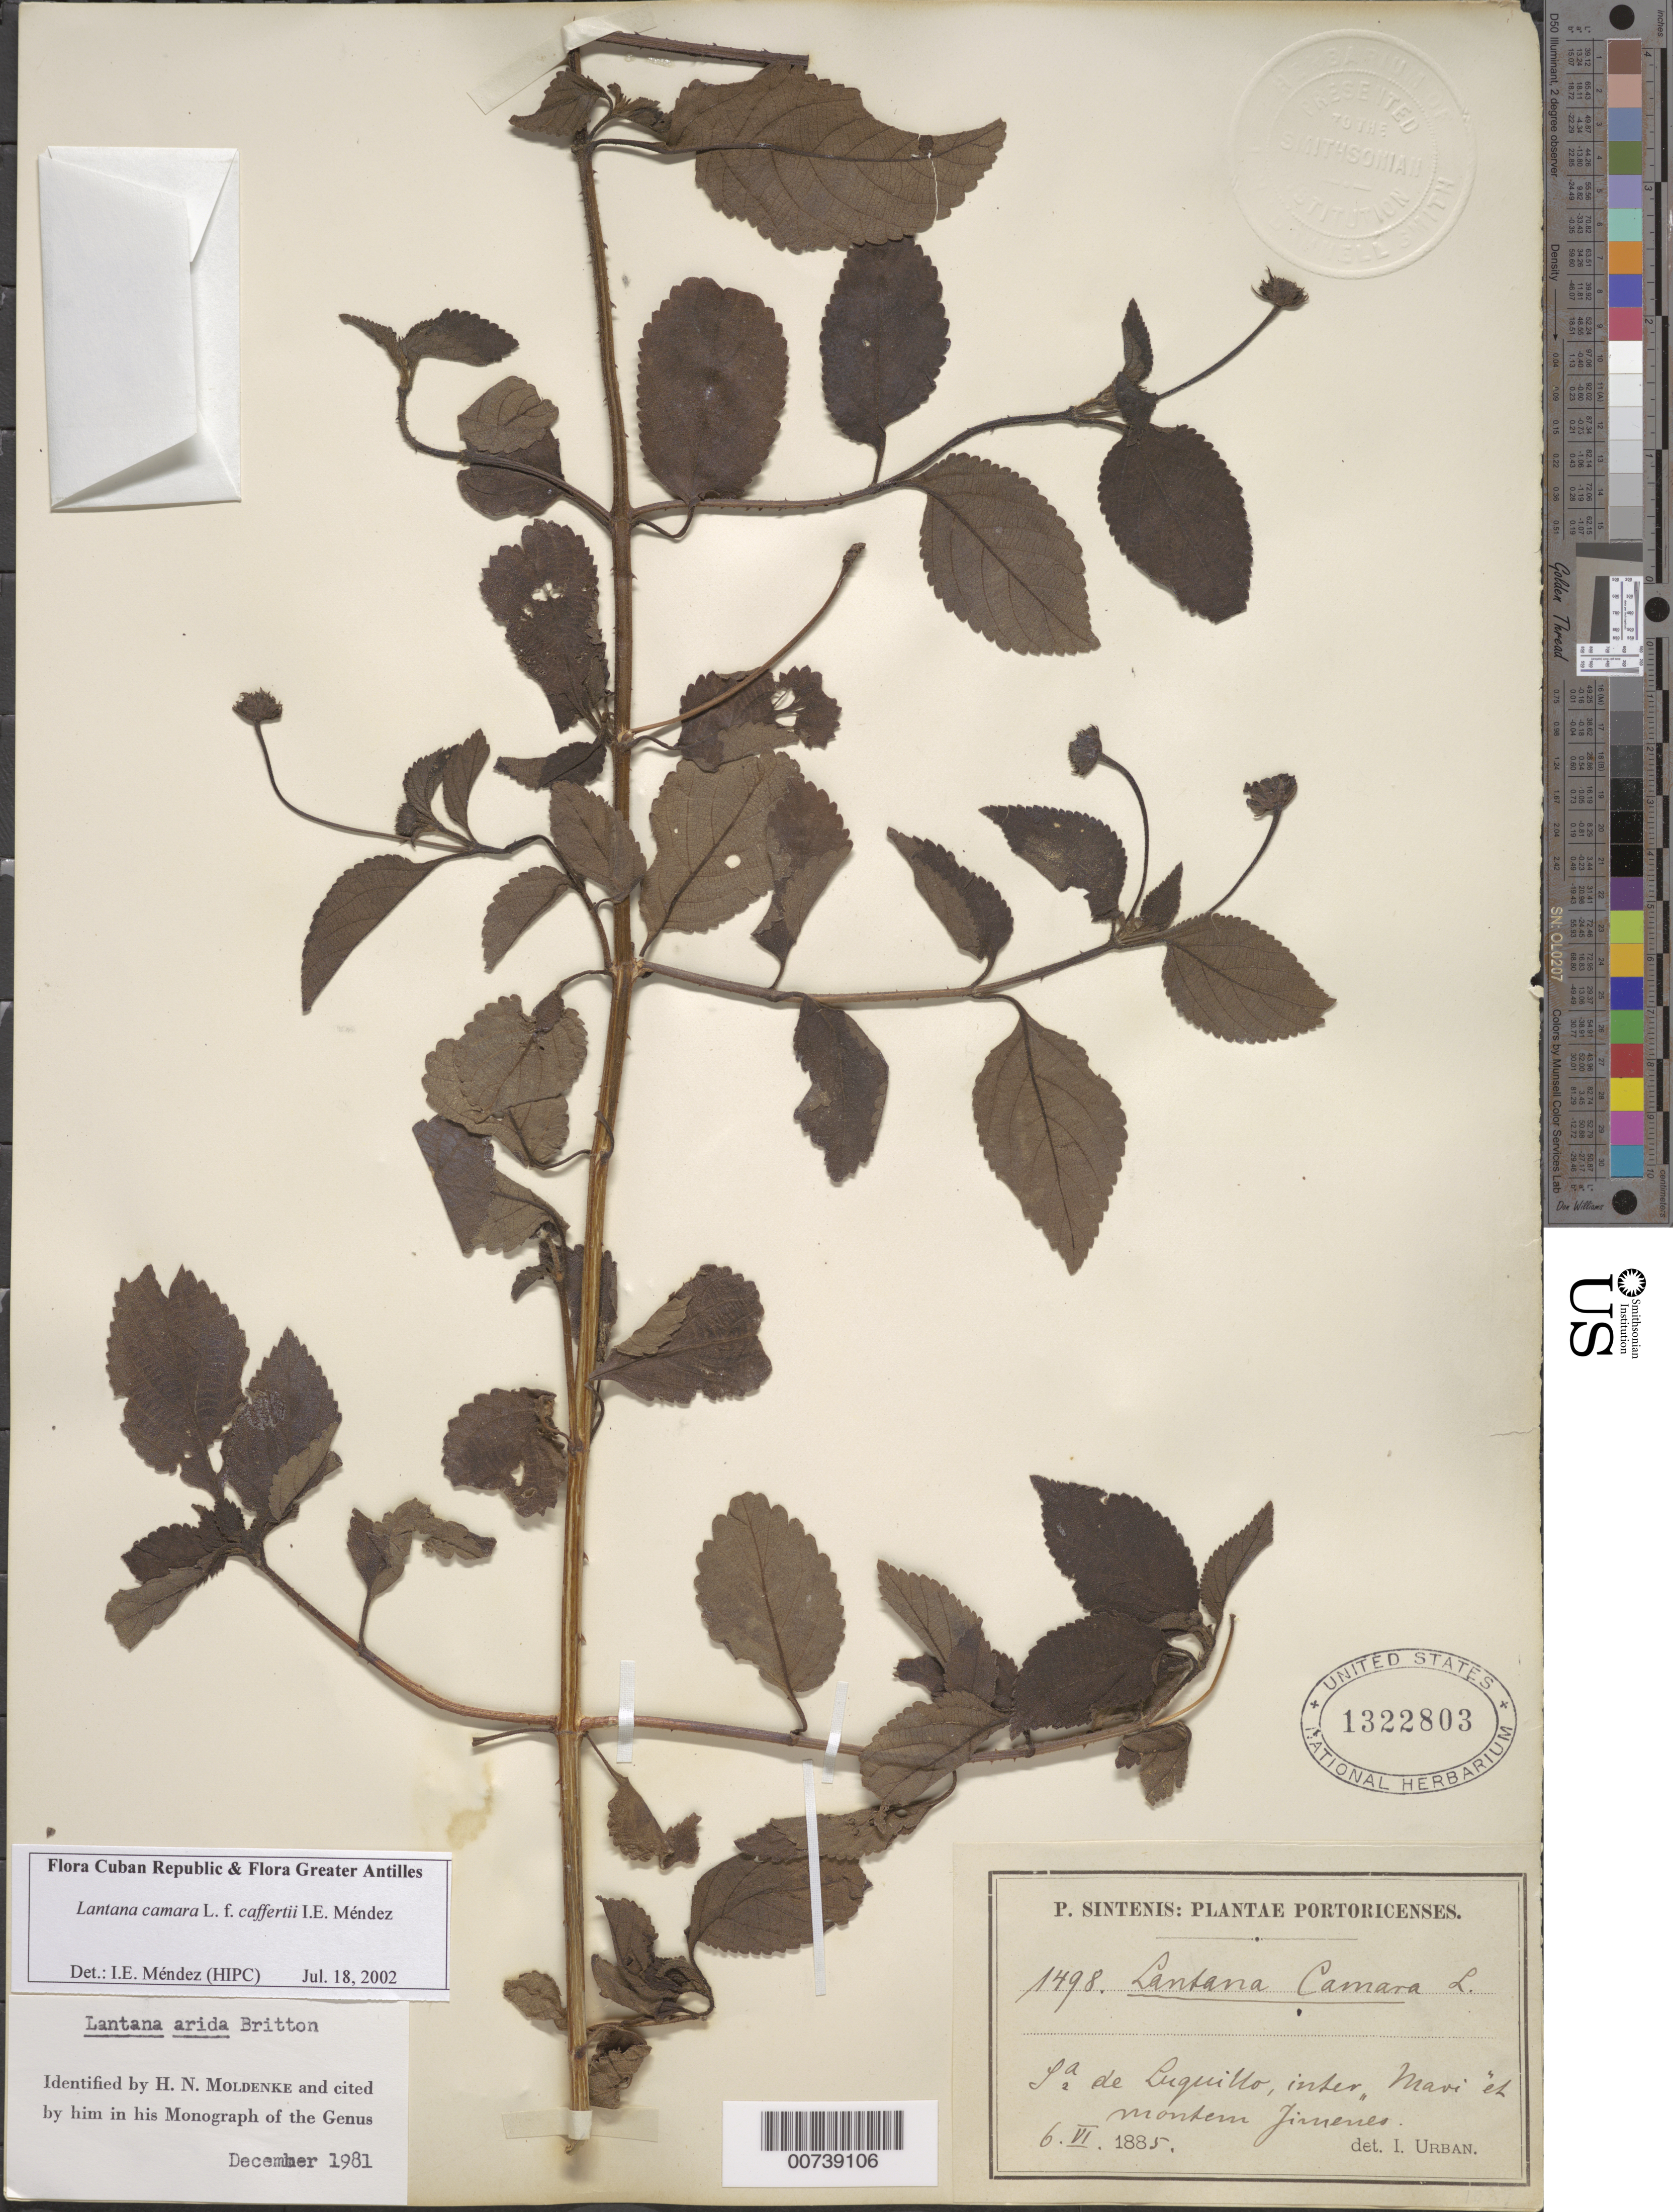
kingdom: Plantae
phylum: Tracheophyta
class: Magnoliopsida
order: Lamiales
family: Verbenaceae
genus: Lantana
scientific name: Lantana camara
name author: L.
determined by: Méndez, Isidro E., (HIPC)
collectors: P. Sintenis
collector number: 1498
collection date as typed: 06 Jun 1885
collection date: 1885-06-06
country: Puerto Rico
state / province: Luquillo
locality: Sierra de Luquillo, inter Mavi et montem Jimenes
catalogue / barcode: US 1322803